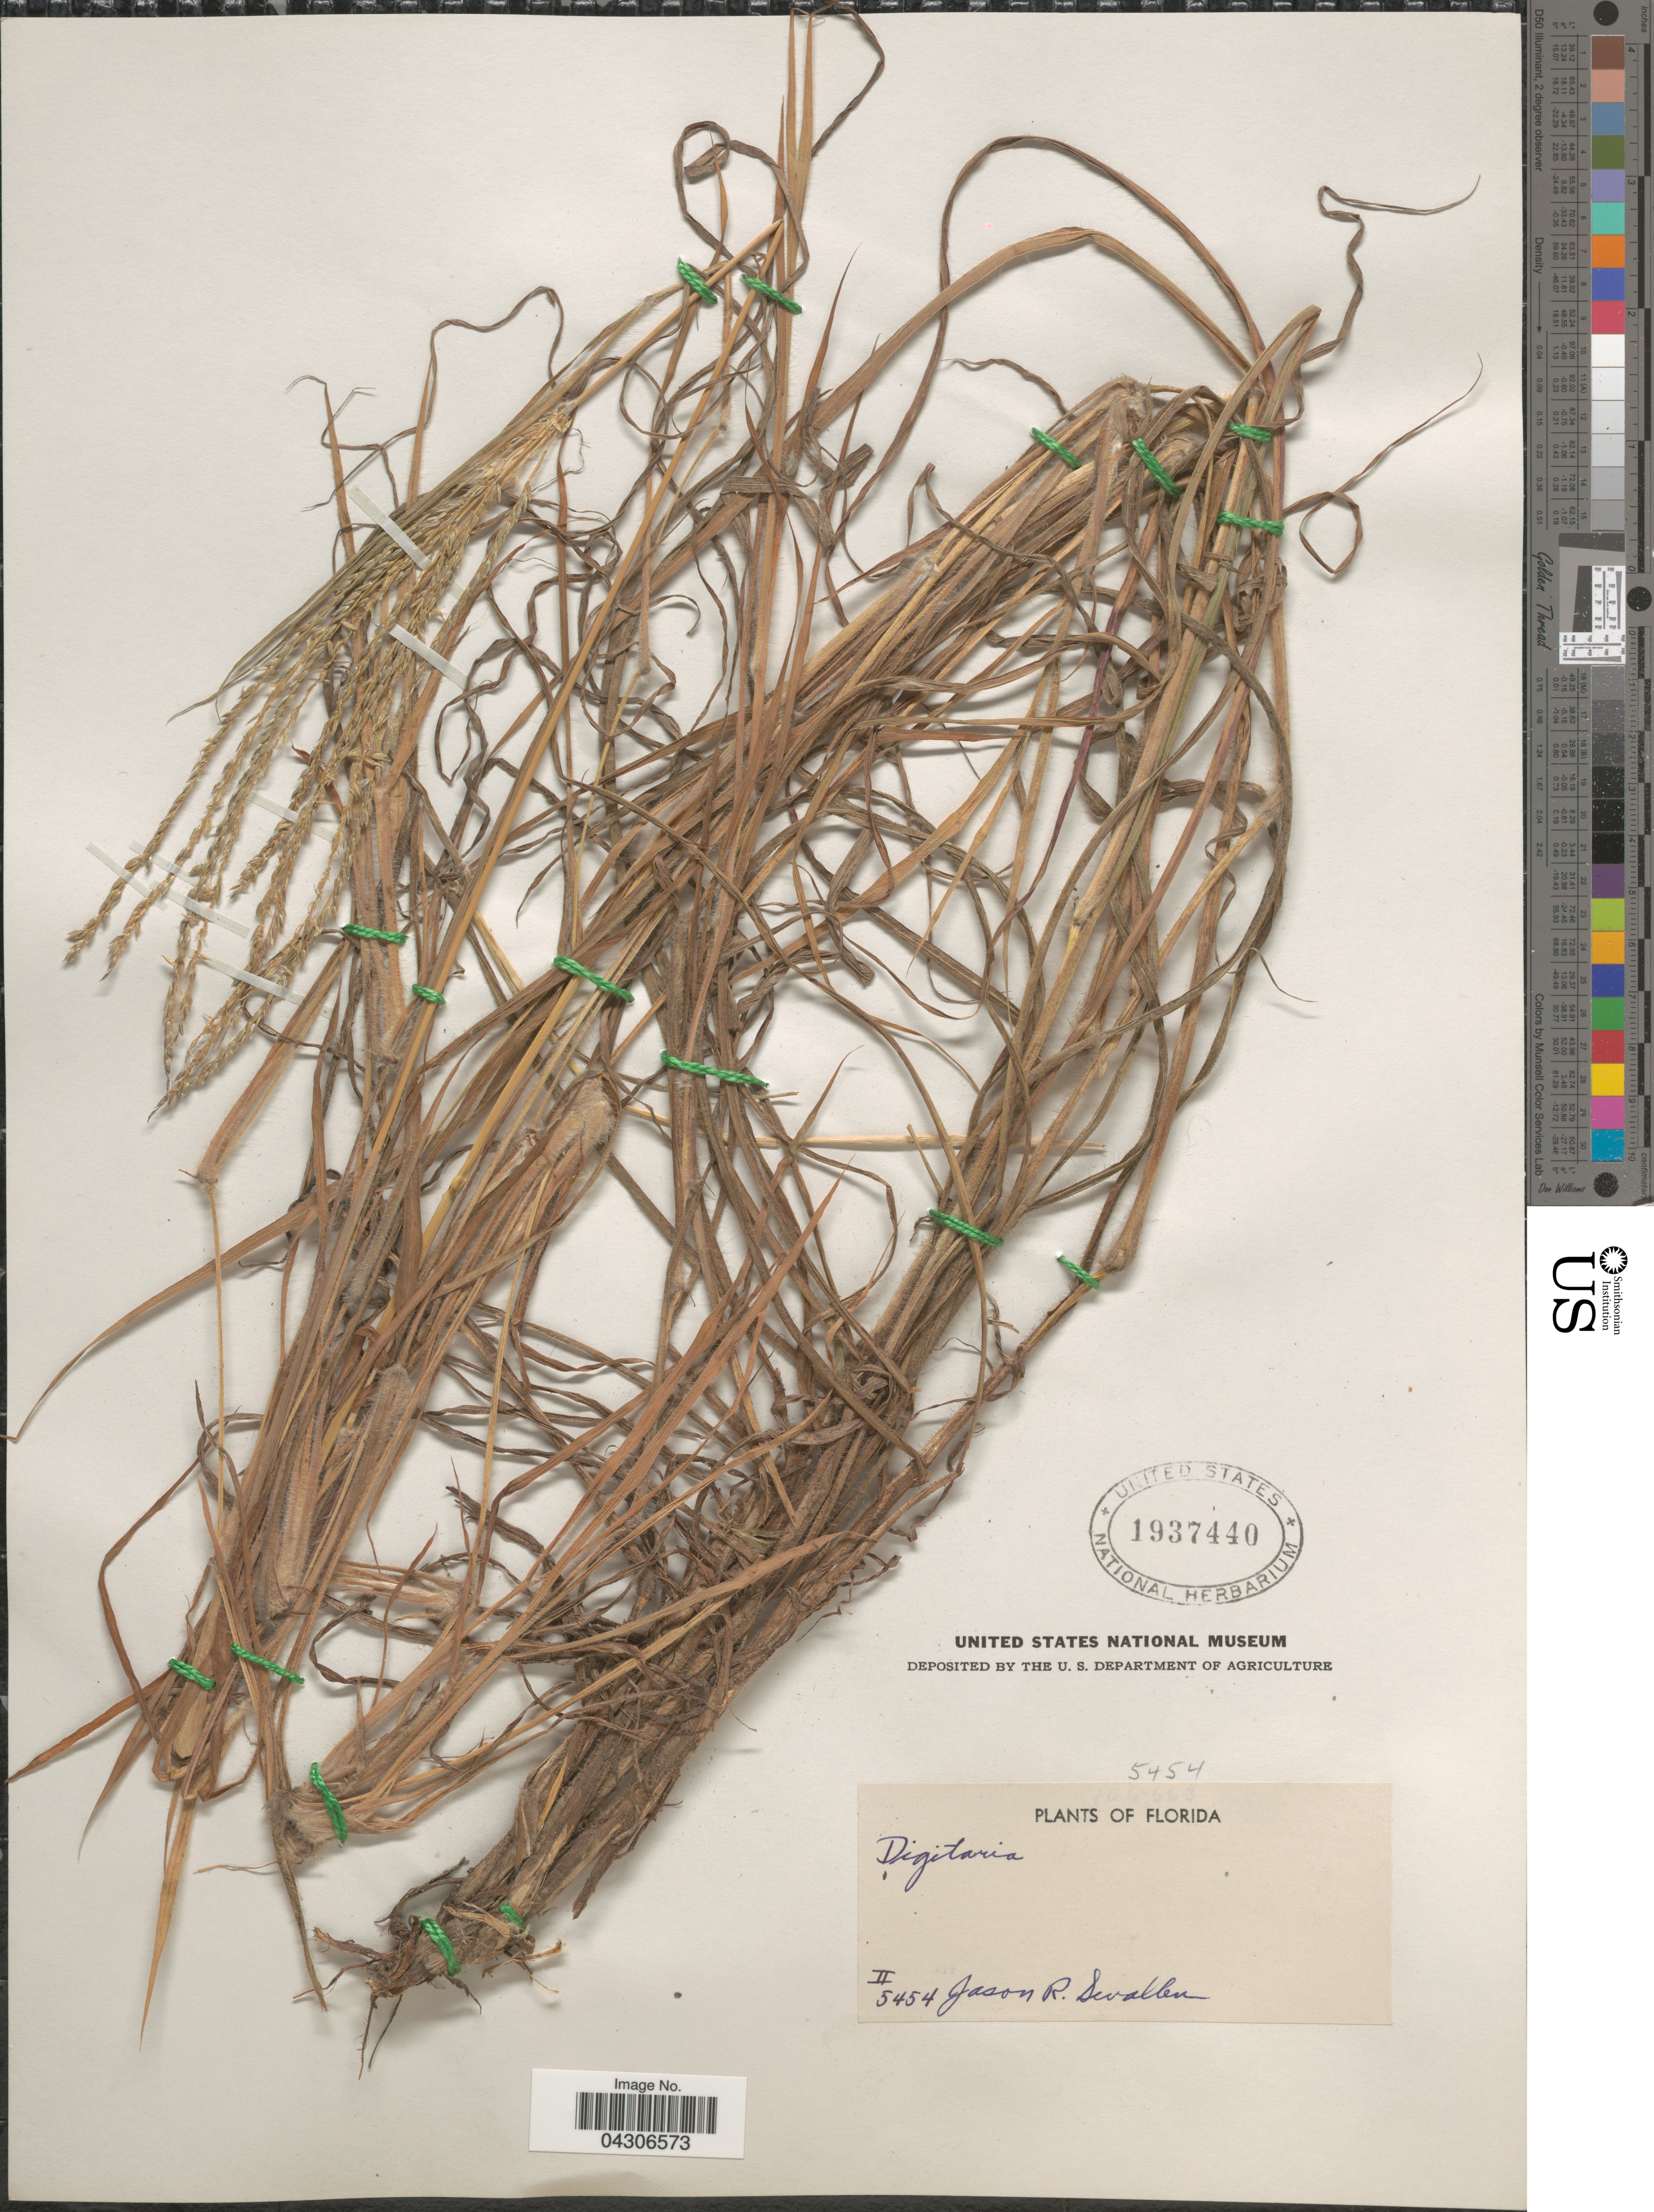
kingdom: Plantae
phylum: Tracheophyta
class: Liliopsida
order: Poales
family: Poaceae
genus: Digitaria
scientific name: Digitaria sp.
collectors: J. R. Swallen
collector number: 5454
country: United States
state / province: Florida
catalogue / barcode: US 1937440